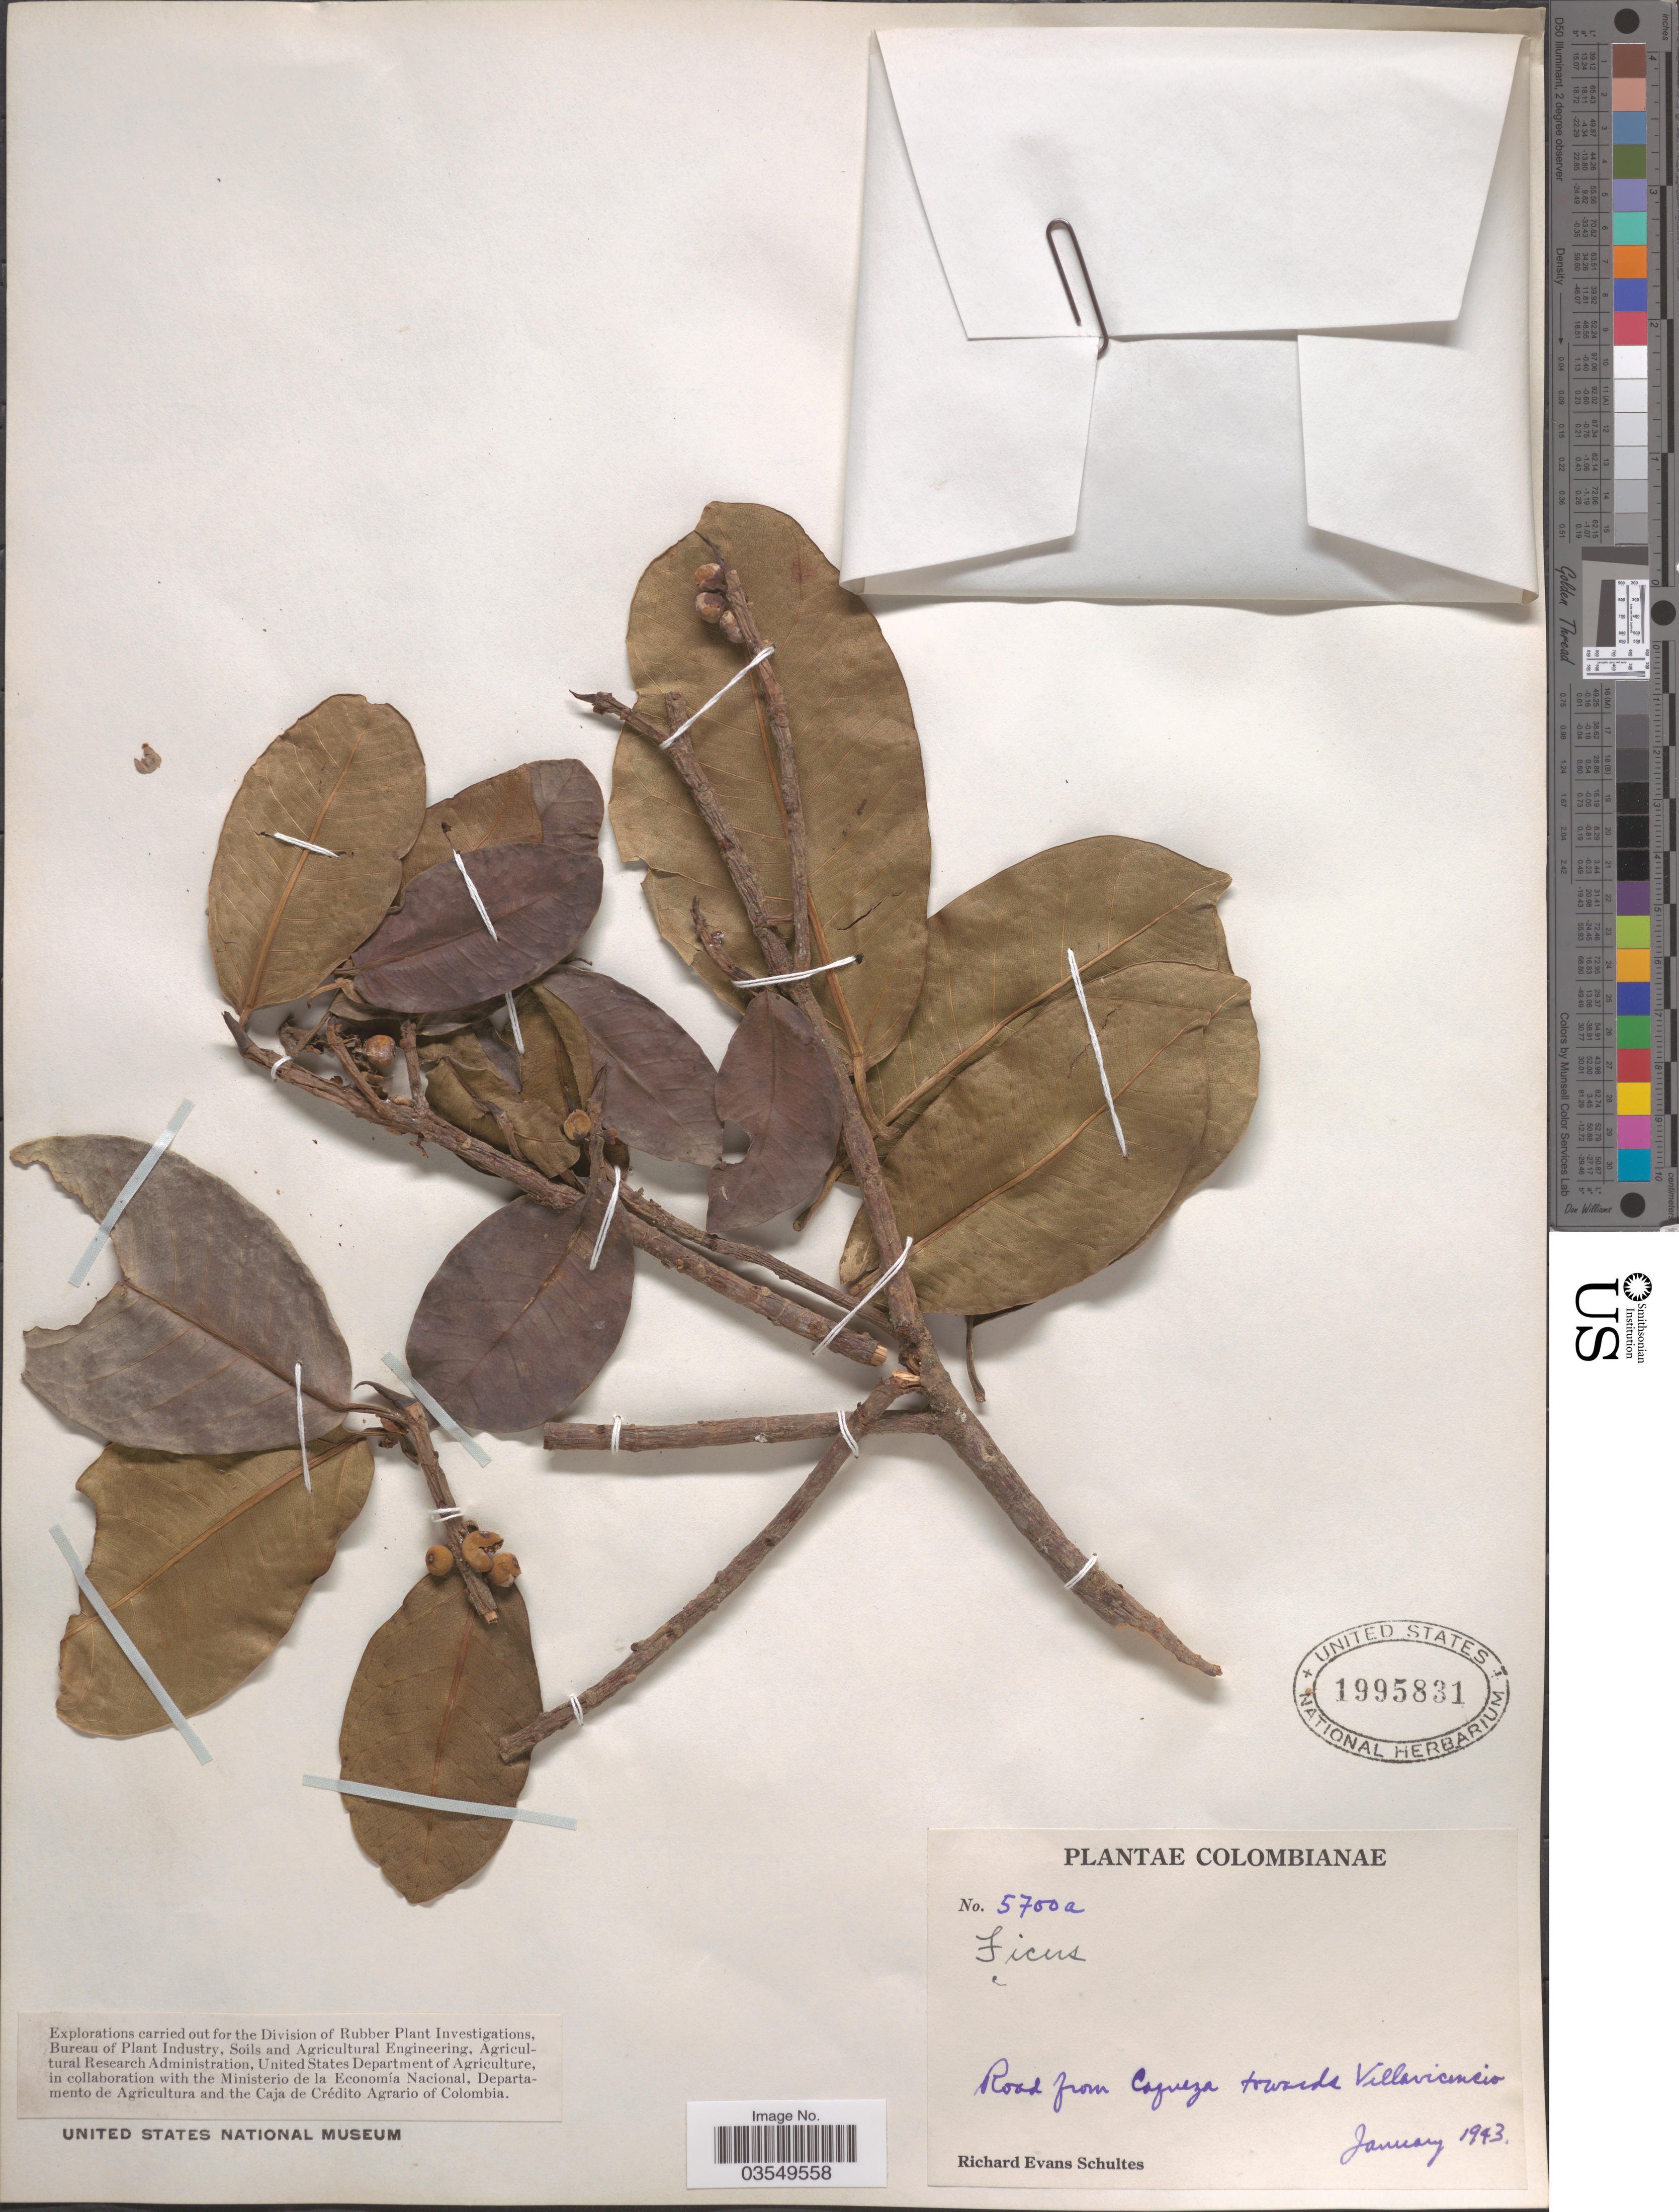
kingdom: Plantae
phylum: Tracheophyta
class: Magnoliopsida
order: Rosales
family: Moraceae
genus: Ficus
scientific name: Ficus sp.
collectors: R. E. Schultes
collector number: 5700a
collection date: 1943-01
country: Colombia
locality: Road from Cogueza towards Villavicencio.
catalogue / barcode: US 1995831